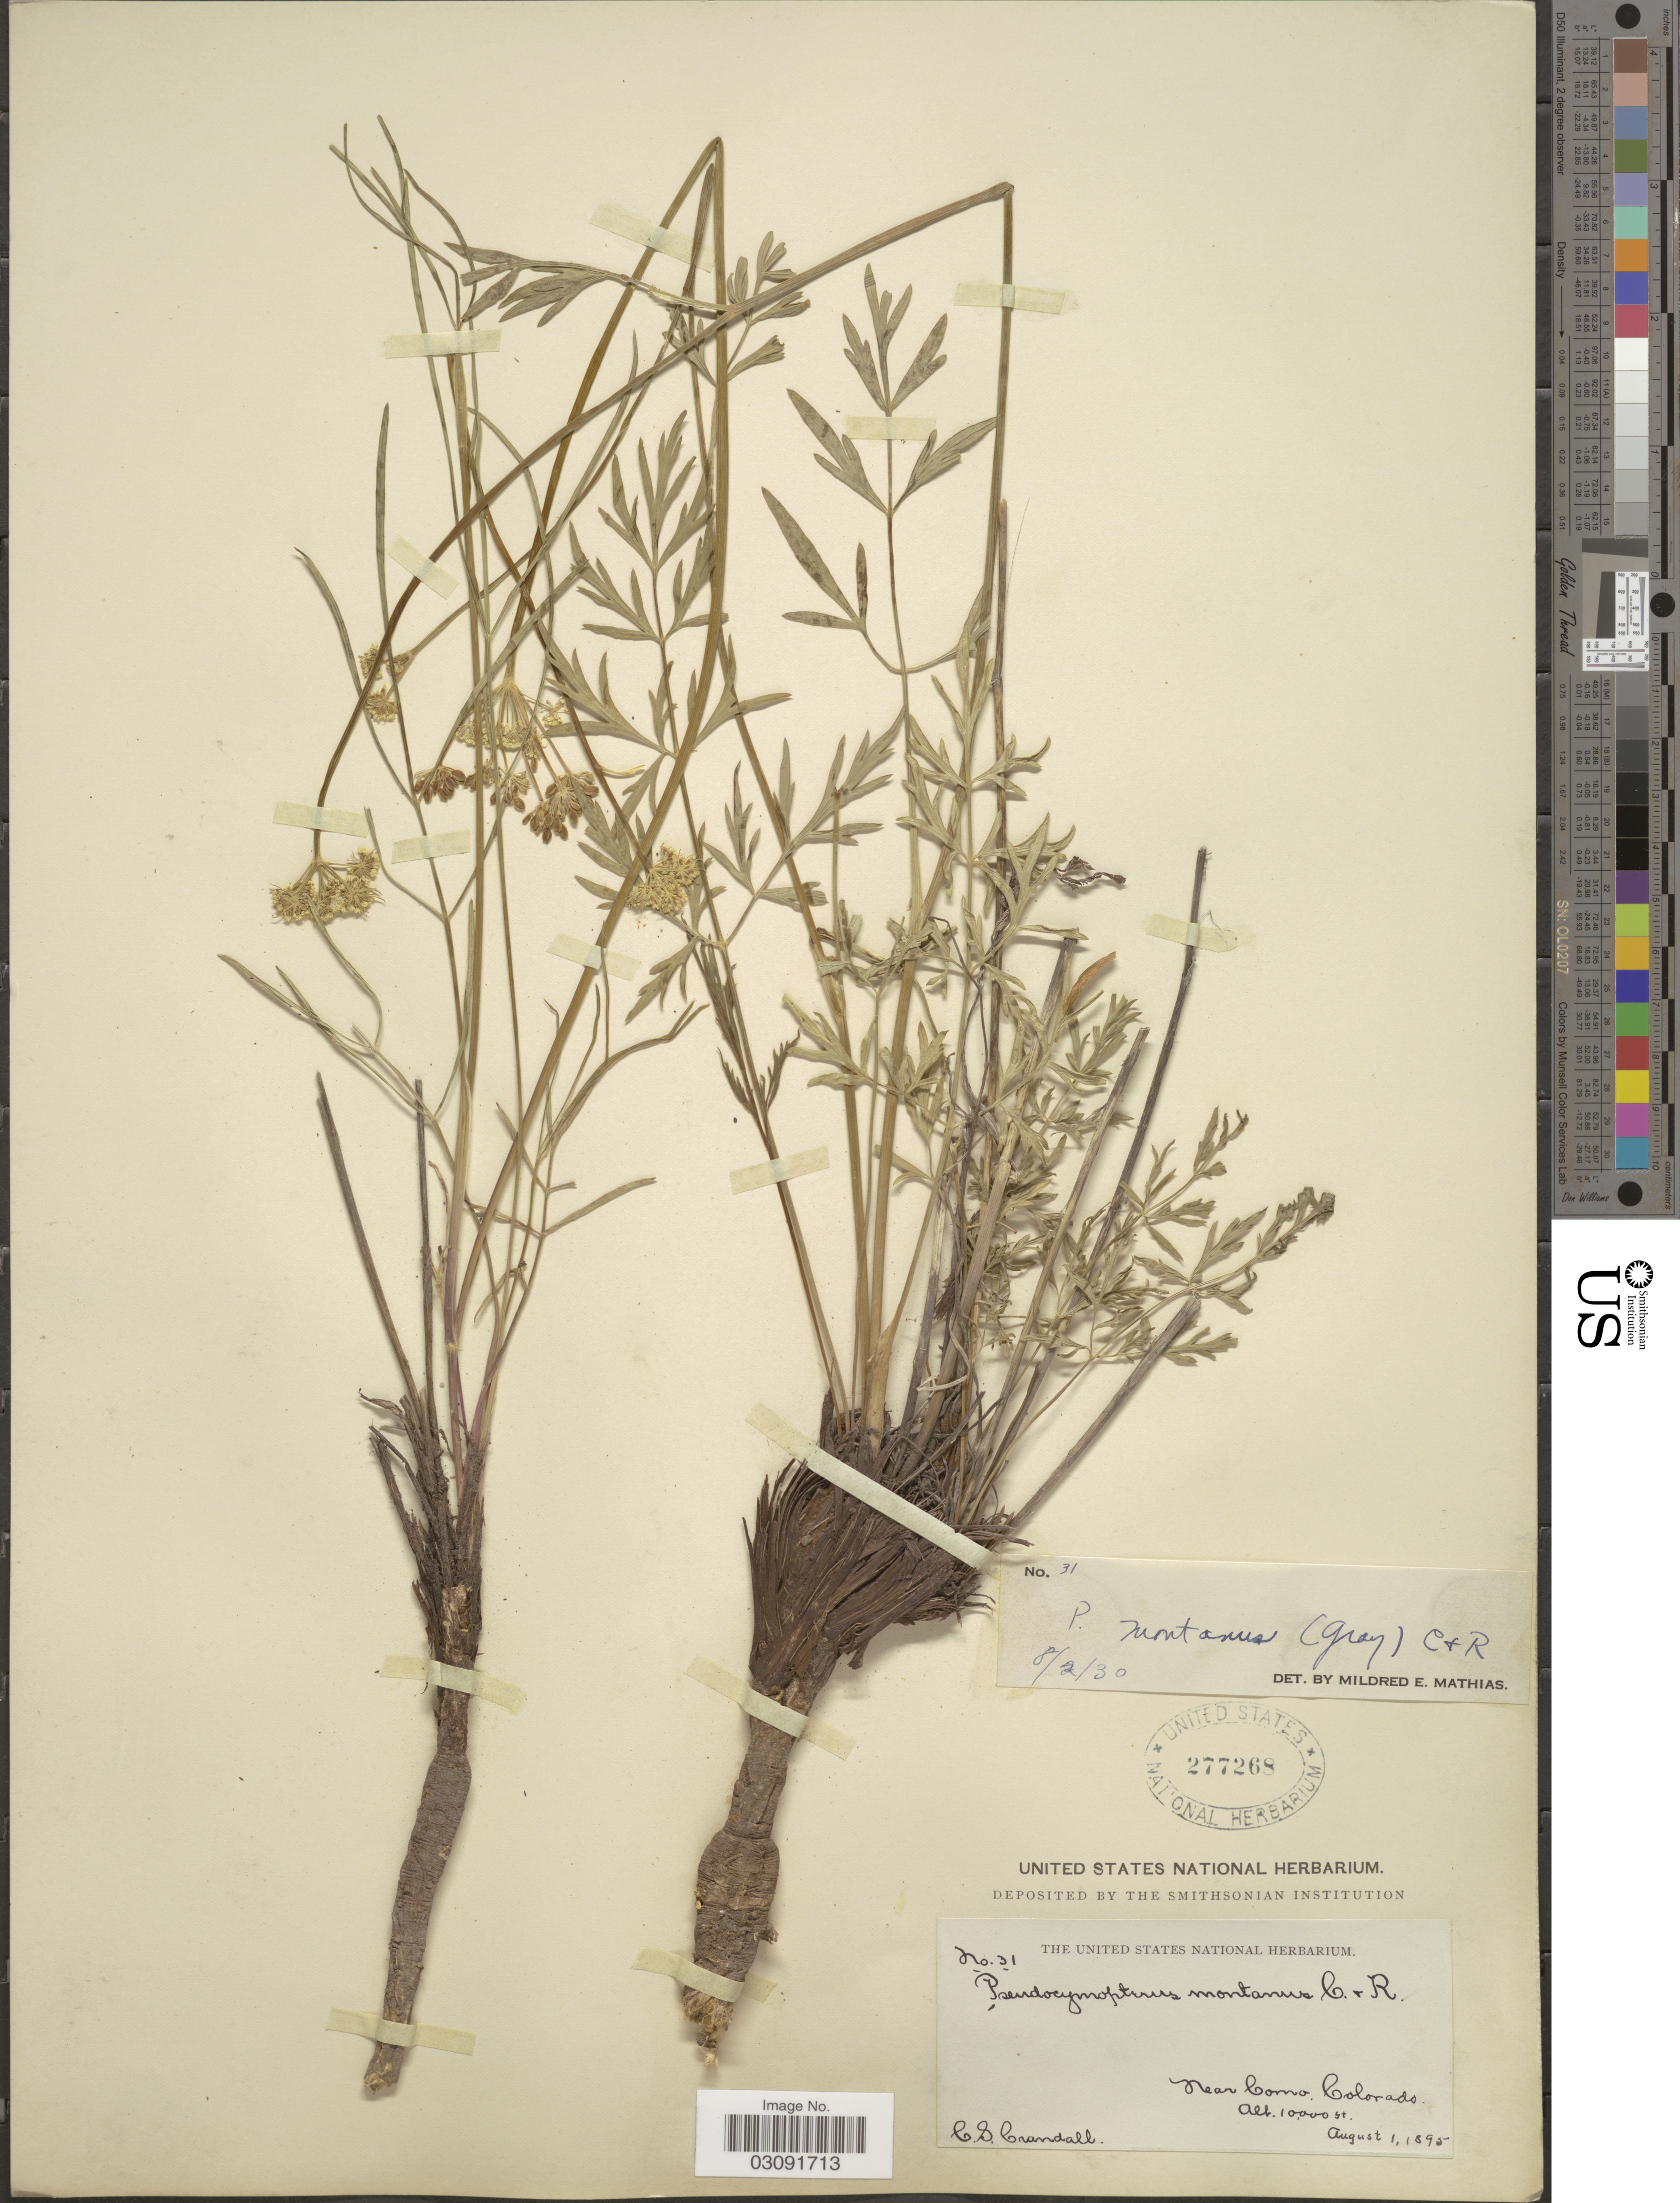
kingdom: Plantae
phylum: Tracheophyta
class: Magnoliopsida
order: Apiales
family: Apiaceae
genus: Pseudocymopterus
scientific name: Pseudocymopterus montanus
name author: (A. Gray) J.M. Coult. & Rose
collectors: C. Crandall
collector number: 31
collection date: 1895-08-01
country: United States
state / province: Colorado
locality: Near Como.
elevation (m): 3048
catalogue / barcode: US 277268